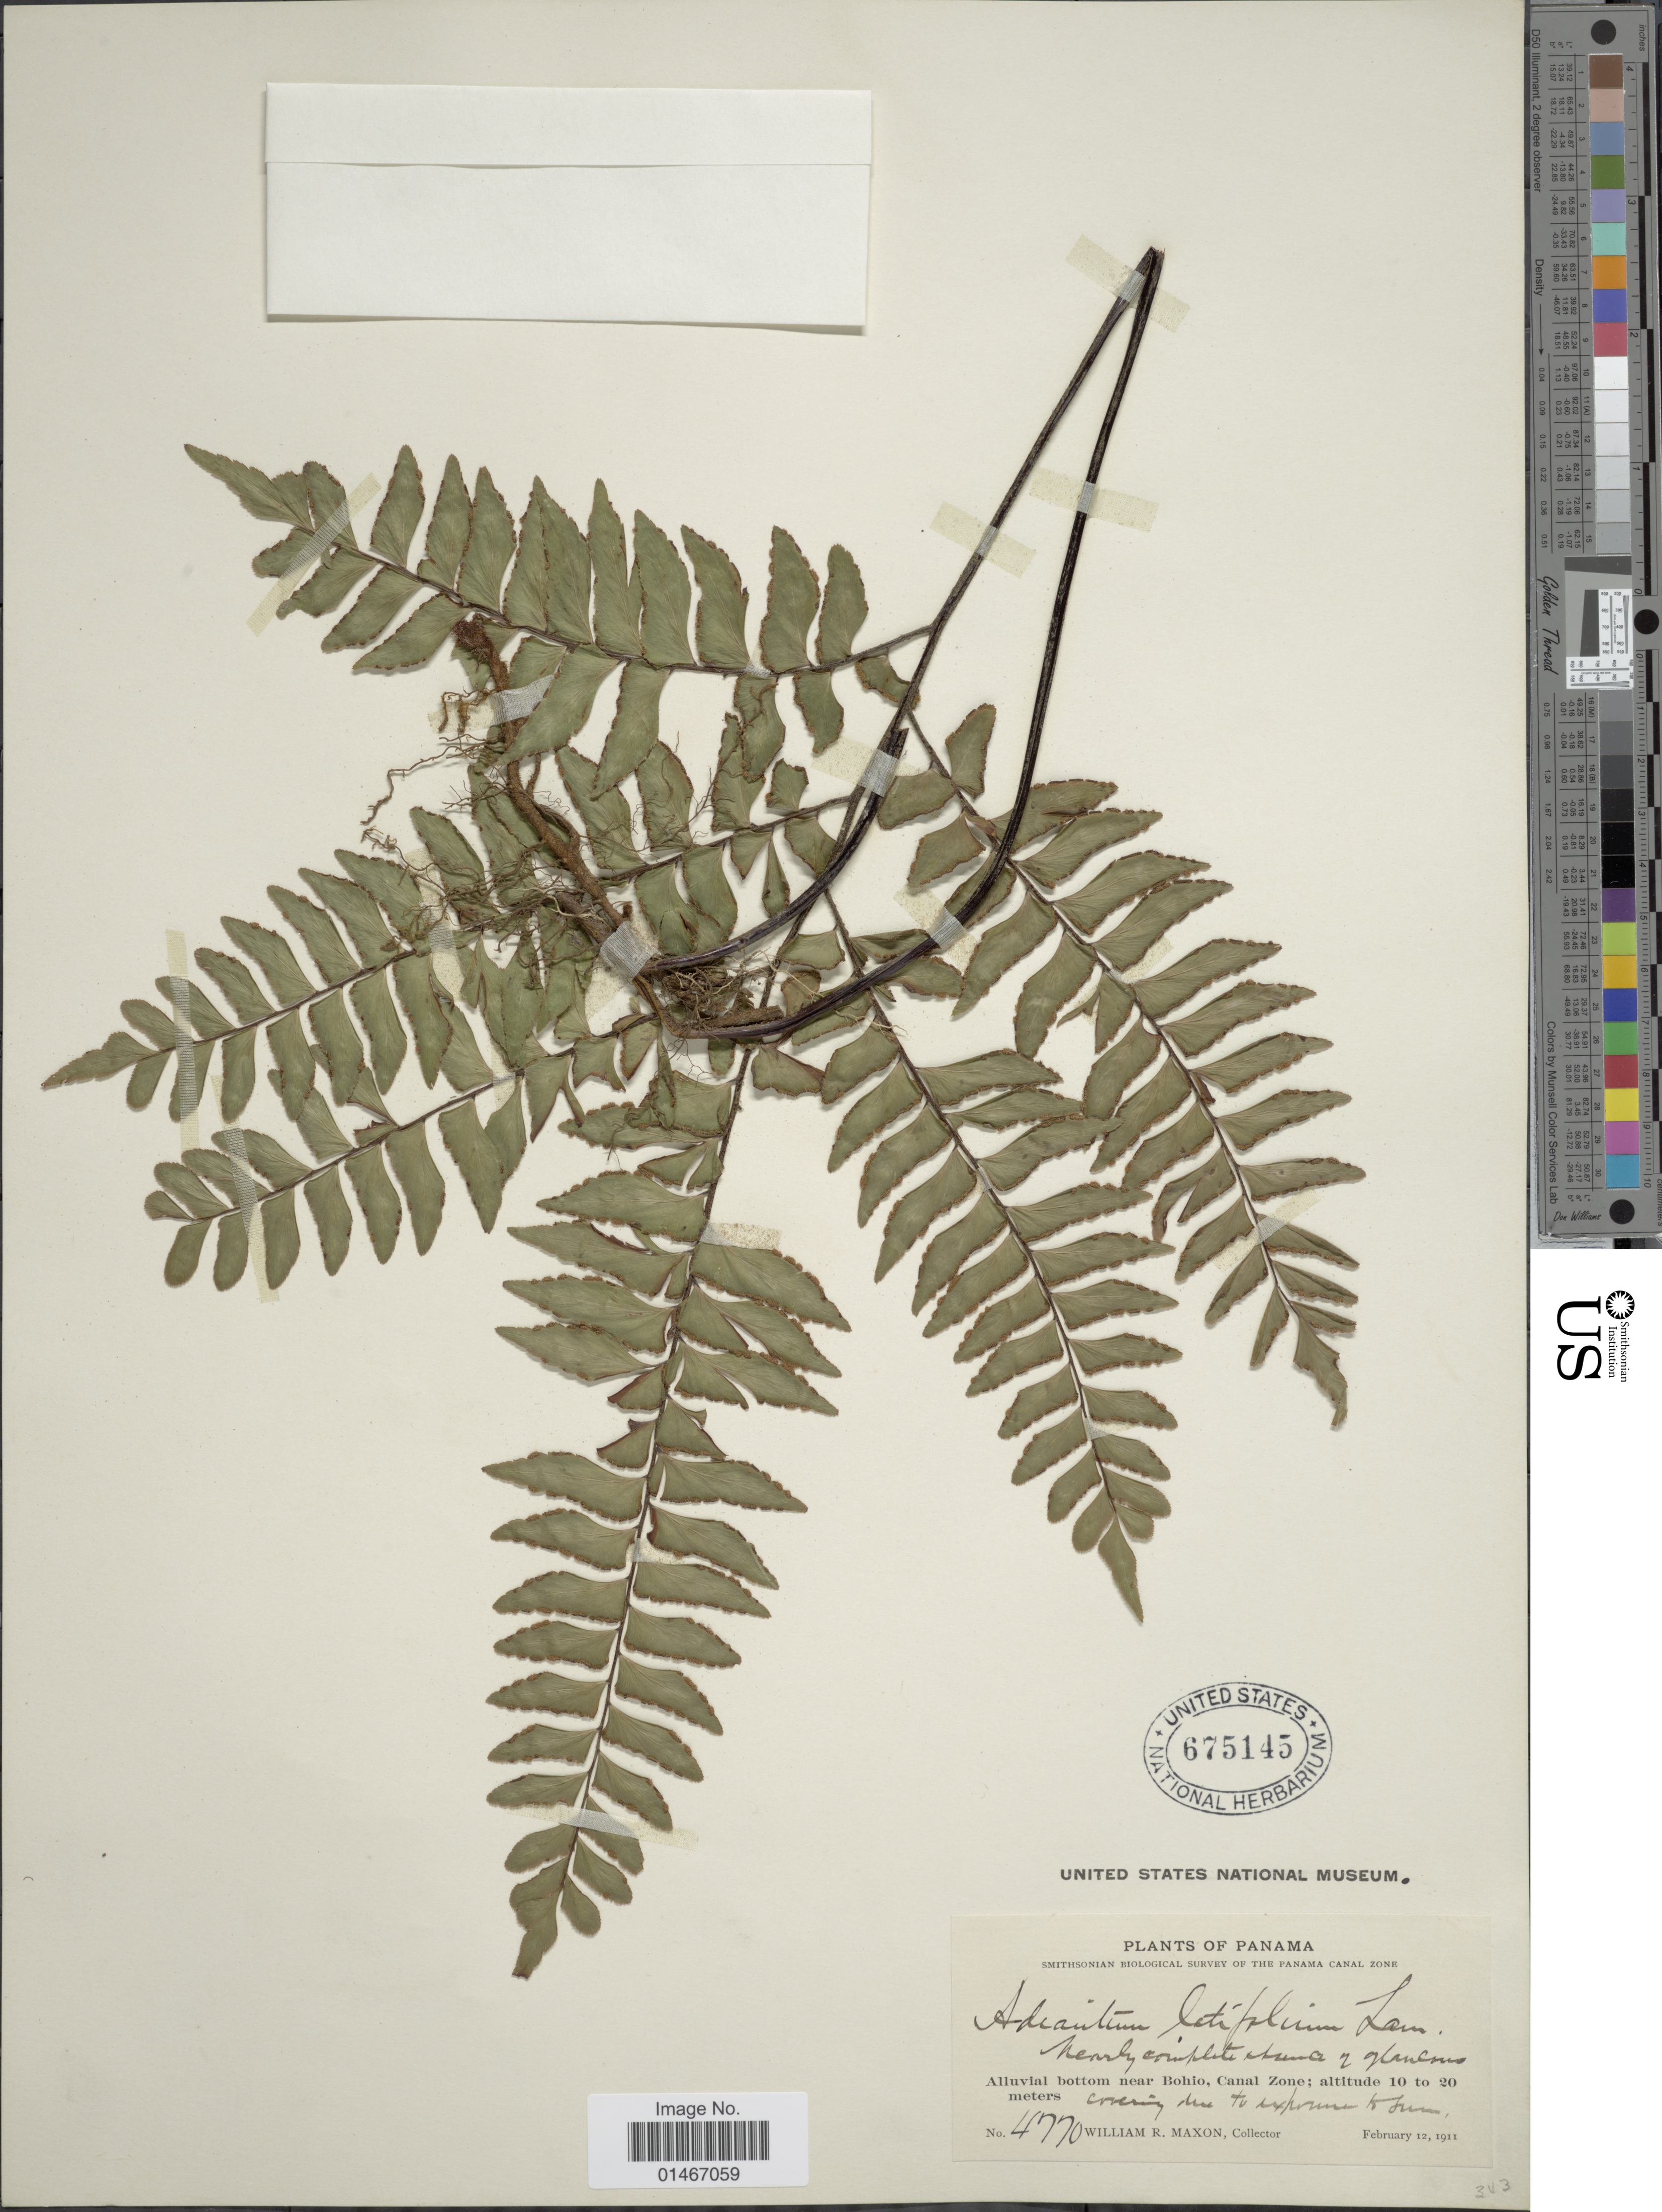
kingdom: Plantae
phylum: Tracheophyta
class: Polypodiopsida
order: Polypodiales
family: Pteridaceae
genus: Adiantum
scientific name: Adiantum latifolium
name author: Lam.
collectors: W. R. Maxon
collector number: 4770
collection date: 1911-02-12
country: Panama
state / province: Colón / Panamá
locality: Alluvial bottom near Bohio, Canal Zone.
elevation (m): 10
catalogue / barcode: US 675145